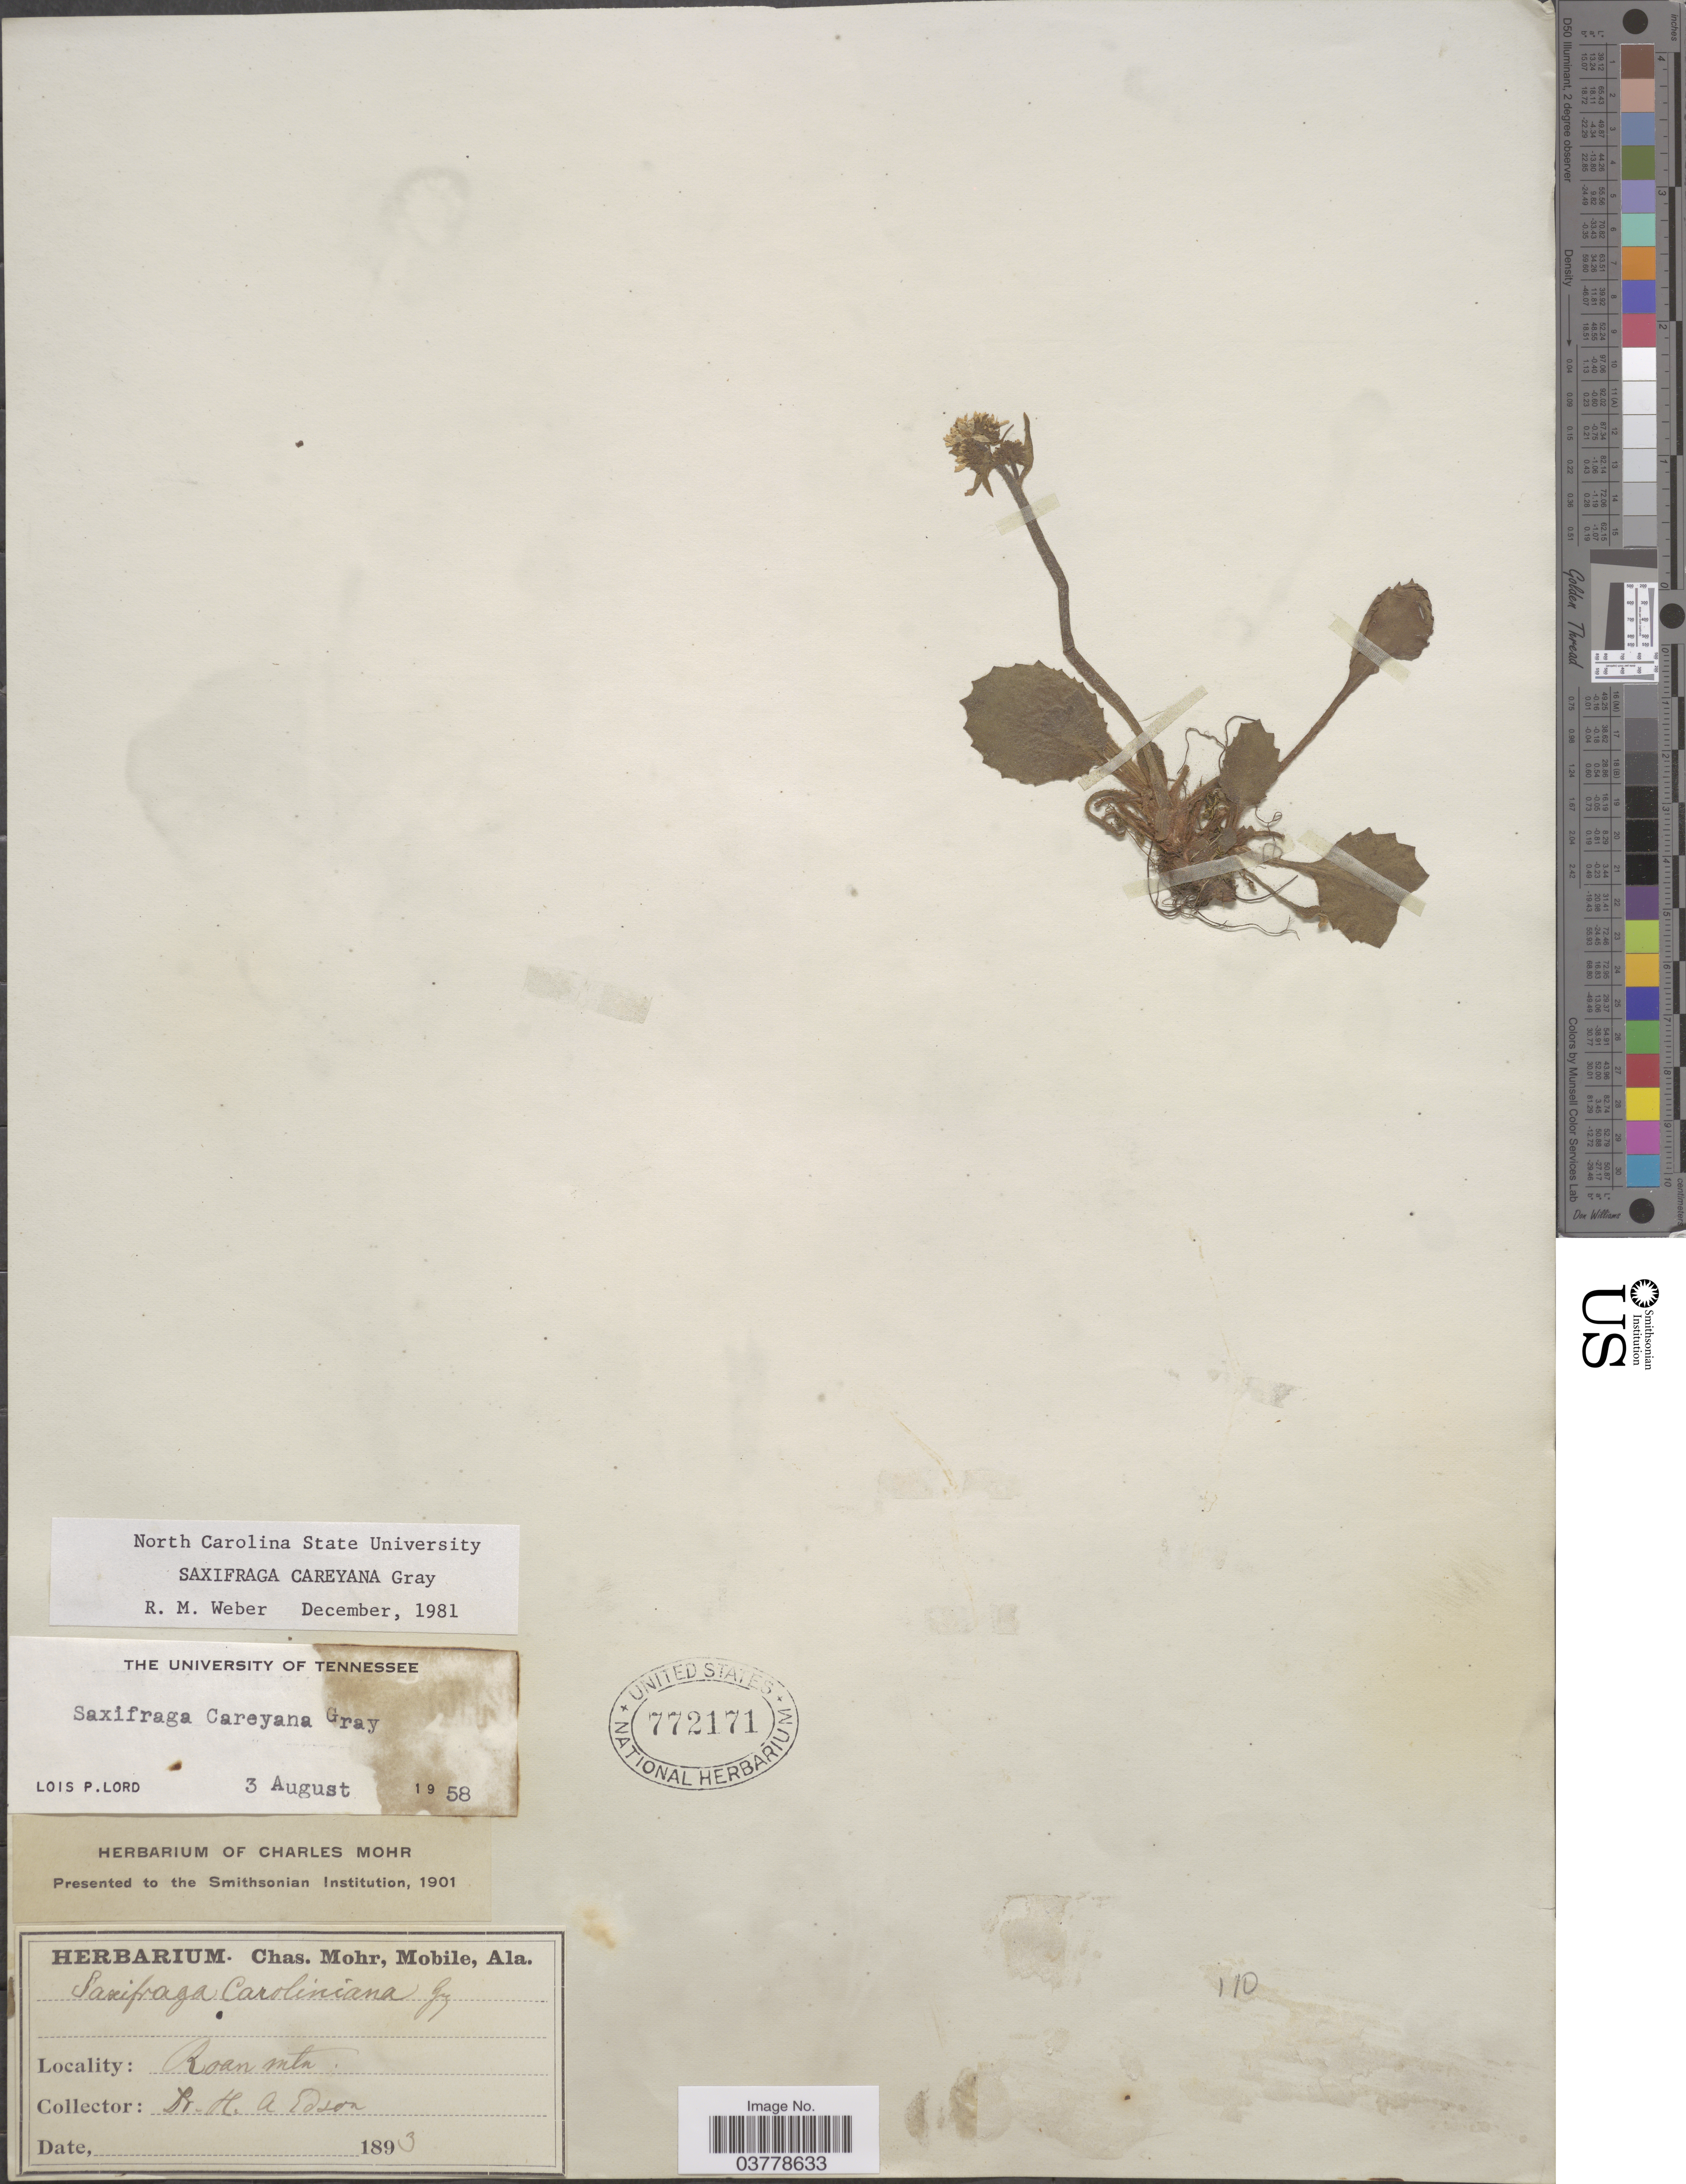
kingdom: Plantae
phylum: Tracheophyta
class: Magnoliopsida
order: Saxifragales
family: Saxifragaceae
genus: Saxifraga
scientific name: Saxifraga careyana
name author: A. Gray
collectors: H. Edson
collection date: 1893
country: United States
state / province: Alabama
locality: Roan Mtn.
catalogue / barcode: US 772171